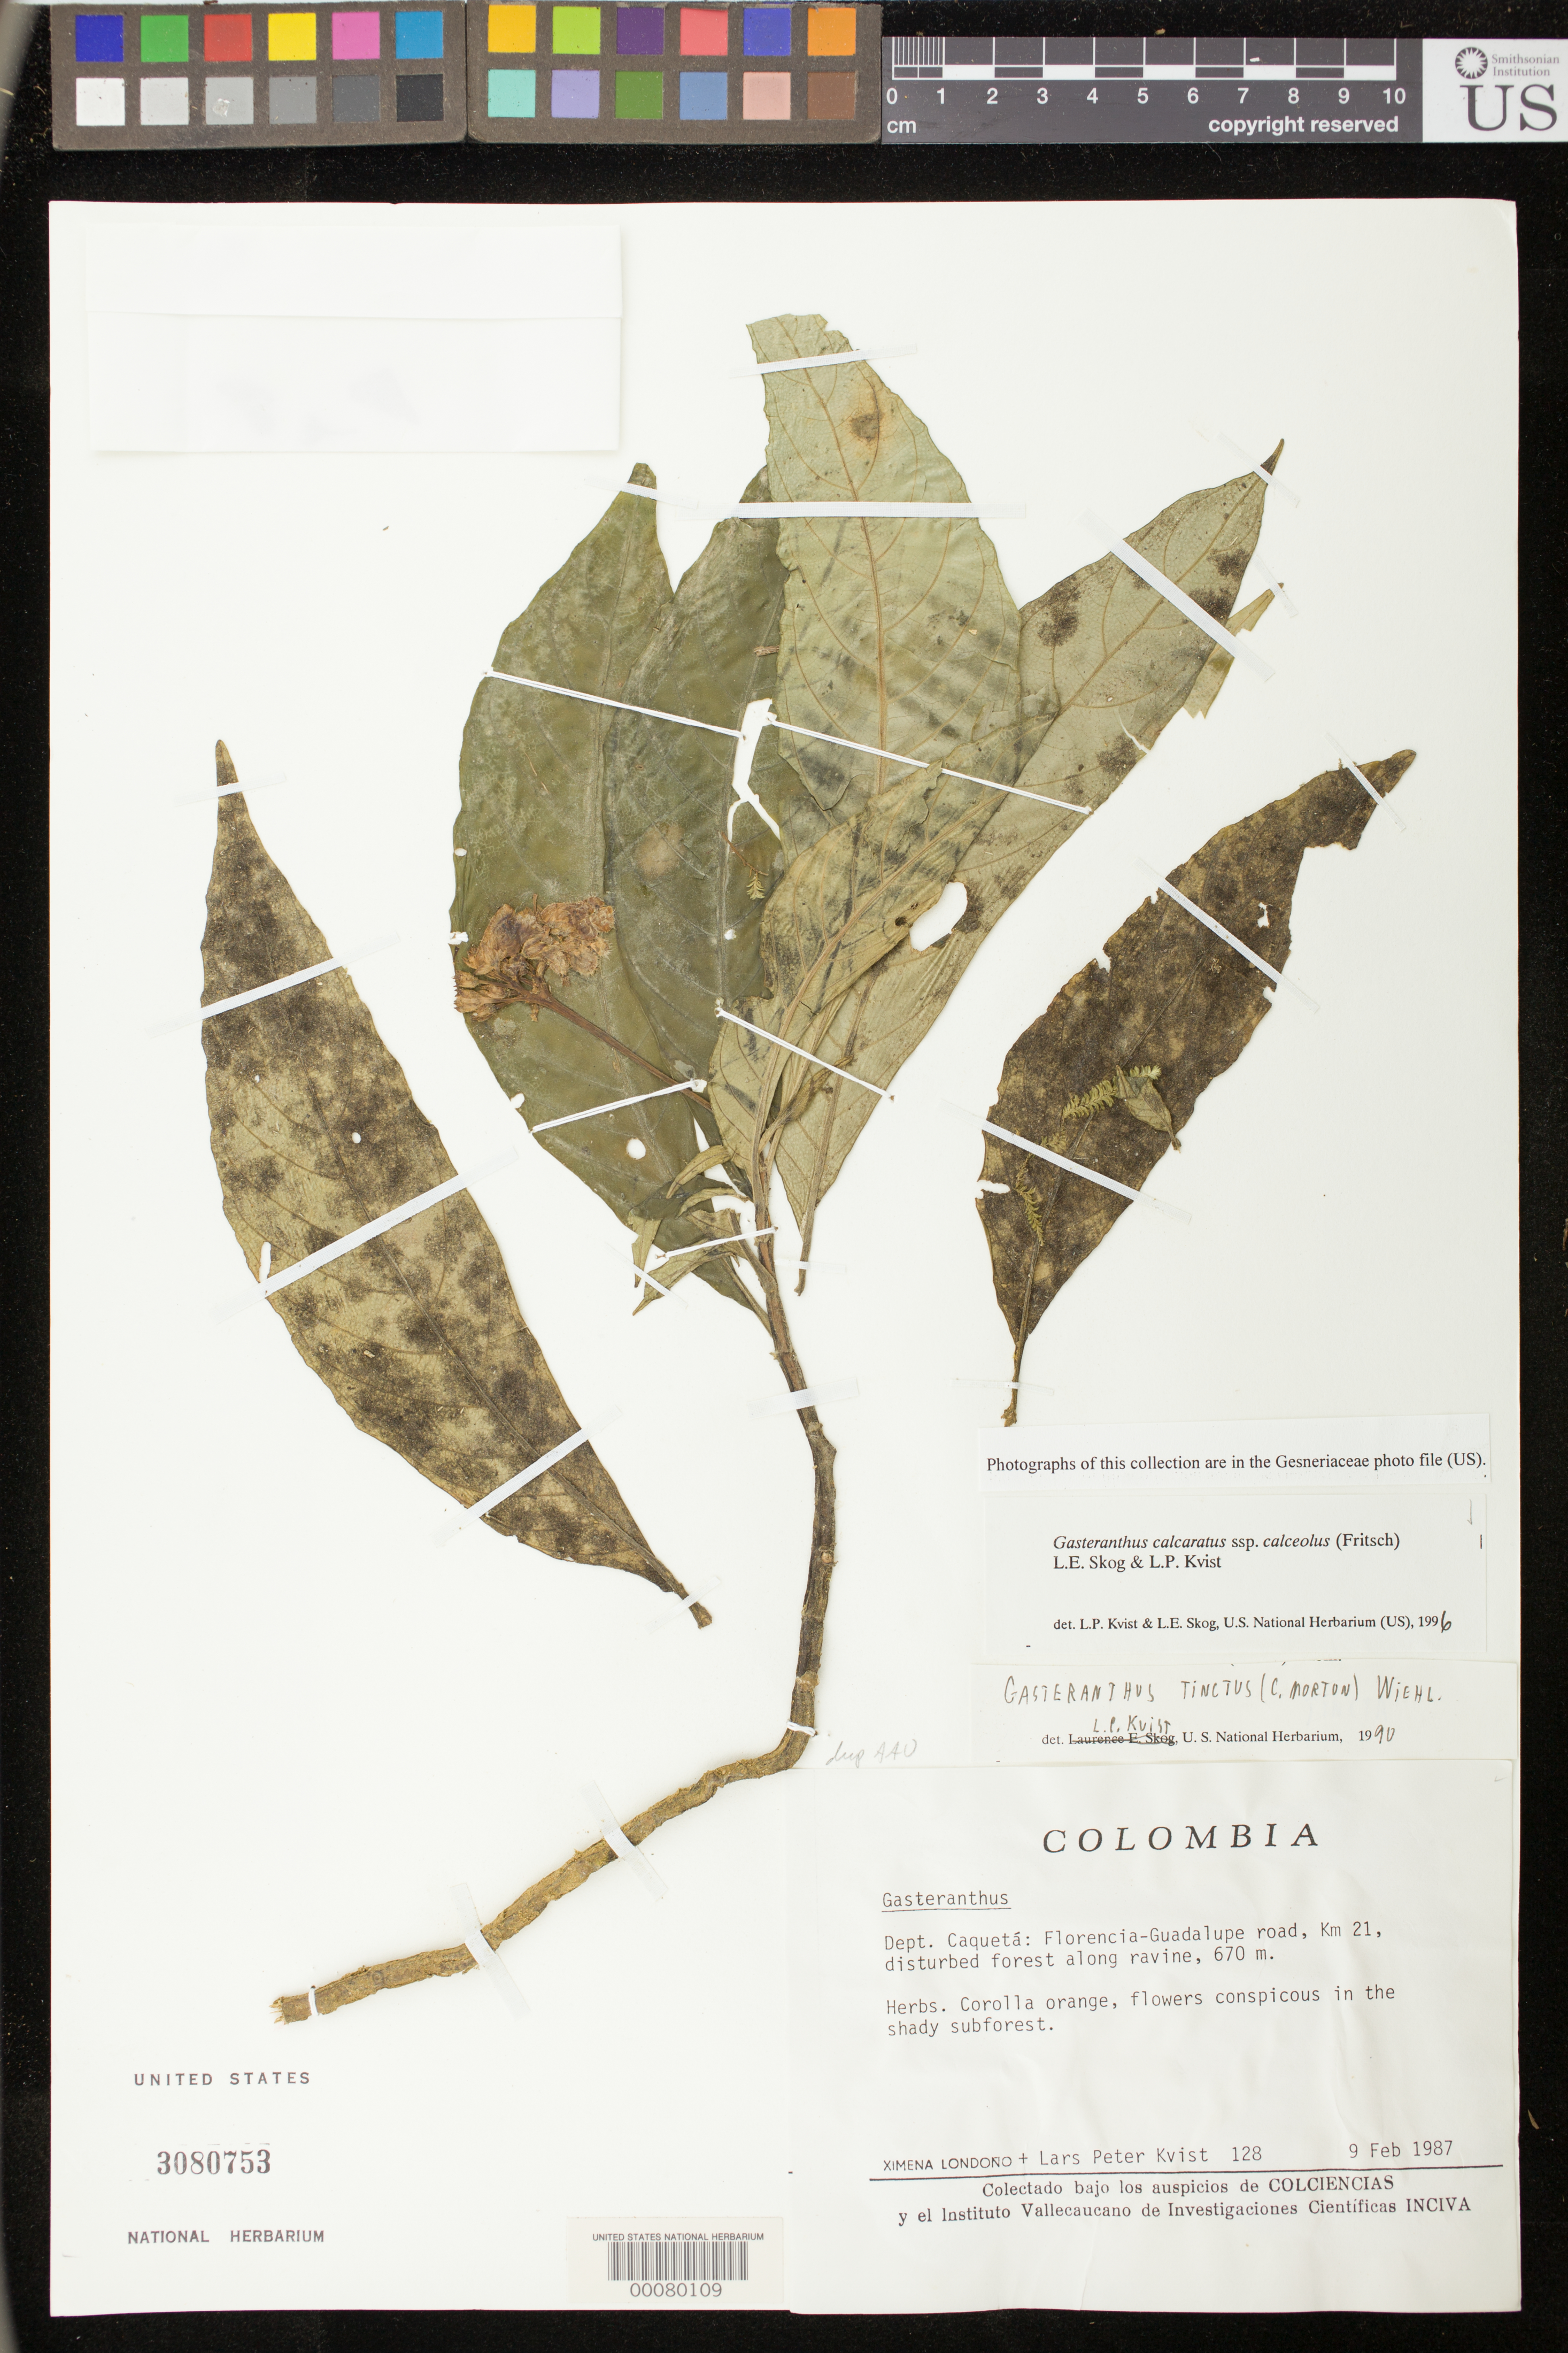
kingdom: Plantae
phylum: Tracheophyta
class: Magnoliopsida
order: Lamiales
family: Gesneriaceae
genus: Gasteranthus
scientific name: Gasteranthus calcaratus subsp. calceolus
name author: (Fritsch) L.E. Skog & L.P. Kvist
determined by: Skog, Laurence E.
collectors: X. Londoño & L. P. Kvist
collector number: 128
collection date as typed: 09 Feb 1987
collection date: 1987-02-09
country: Colombia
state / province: Caquetá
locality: Florencia - Guadalupe road, km 21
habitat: Disturbed forest along ravine; in shady subforest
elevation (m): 670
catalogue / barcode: US 3080753